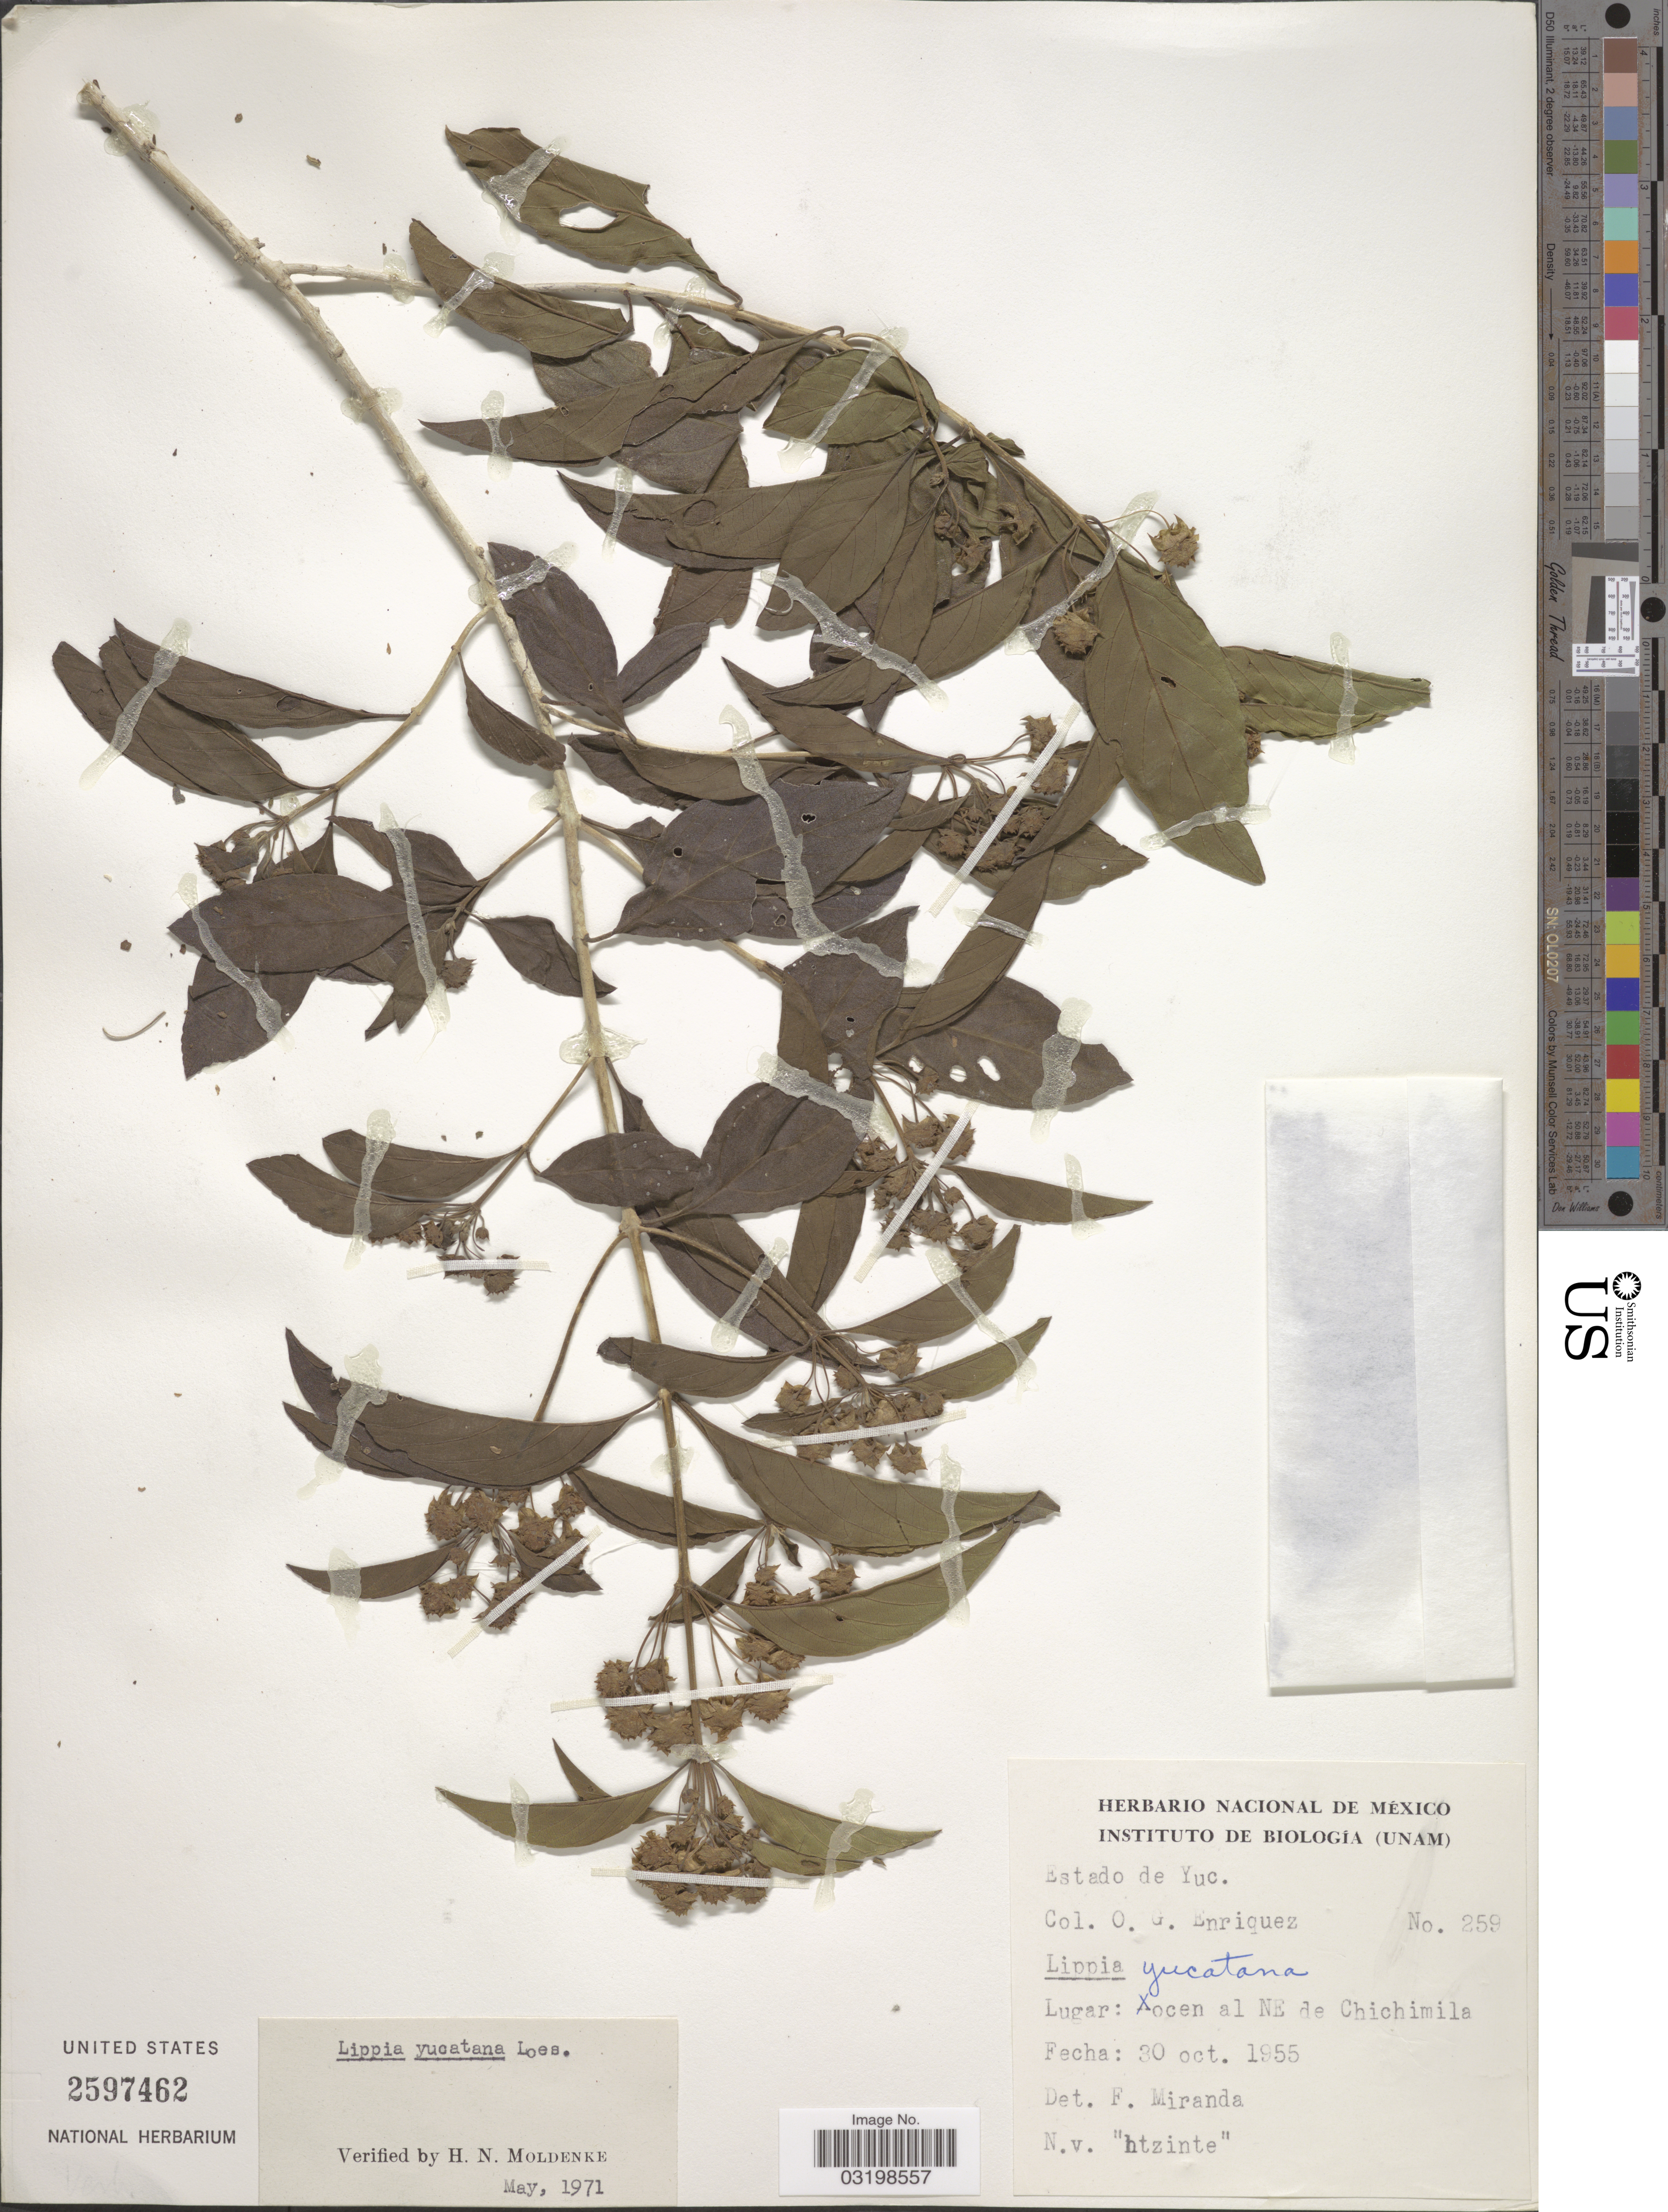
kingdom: Plantae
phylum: Tracheophyta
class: Magnoliopsida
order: Lamiales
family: Verbenaceae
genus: Lippia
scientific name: Lippia yucatana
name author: Loes.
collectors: O. Enriquez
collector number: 259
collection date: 1955-10-30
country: Mexico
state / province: Yucatán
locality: Lugar: Xocen al NE de Chichimila.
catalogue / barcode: US 2597462